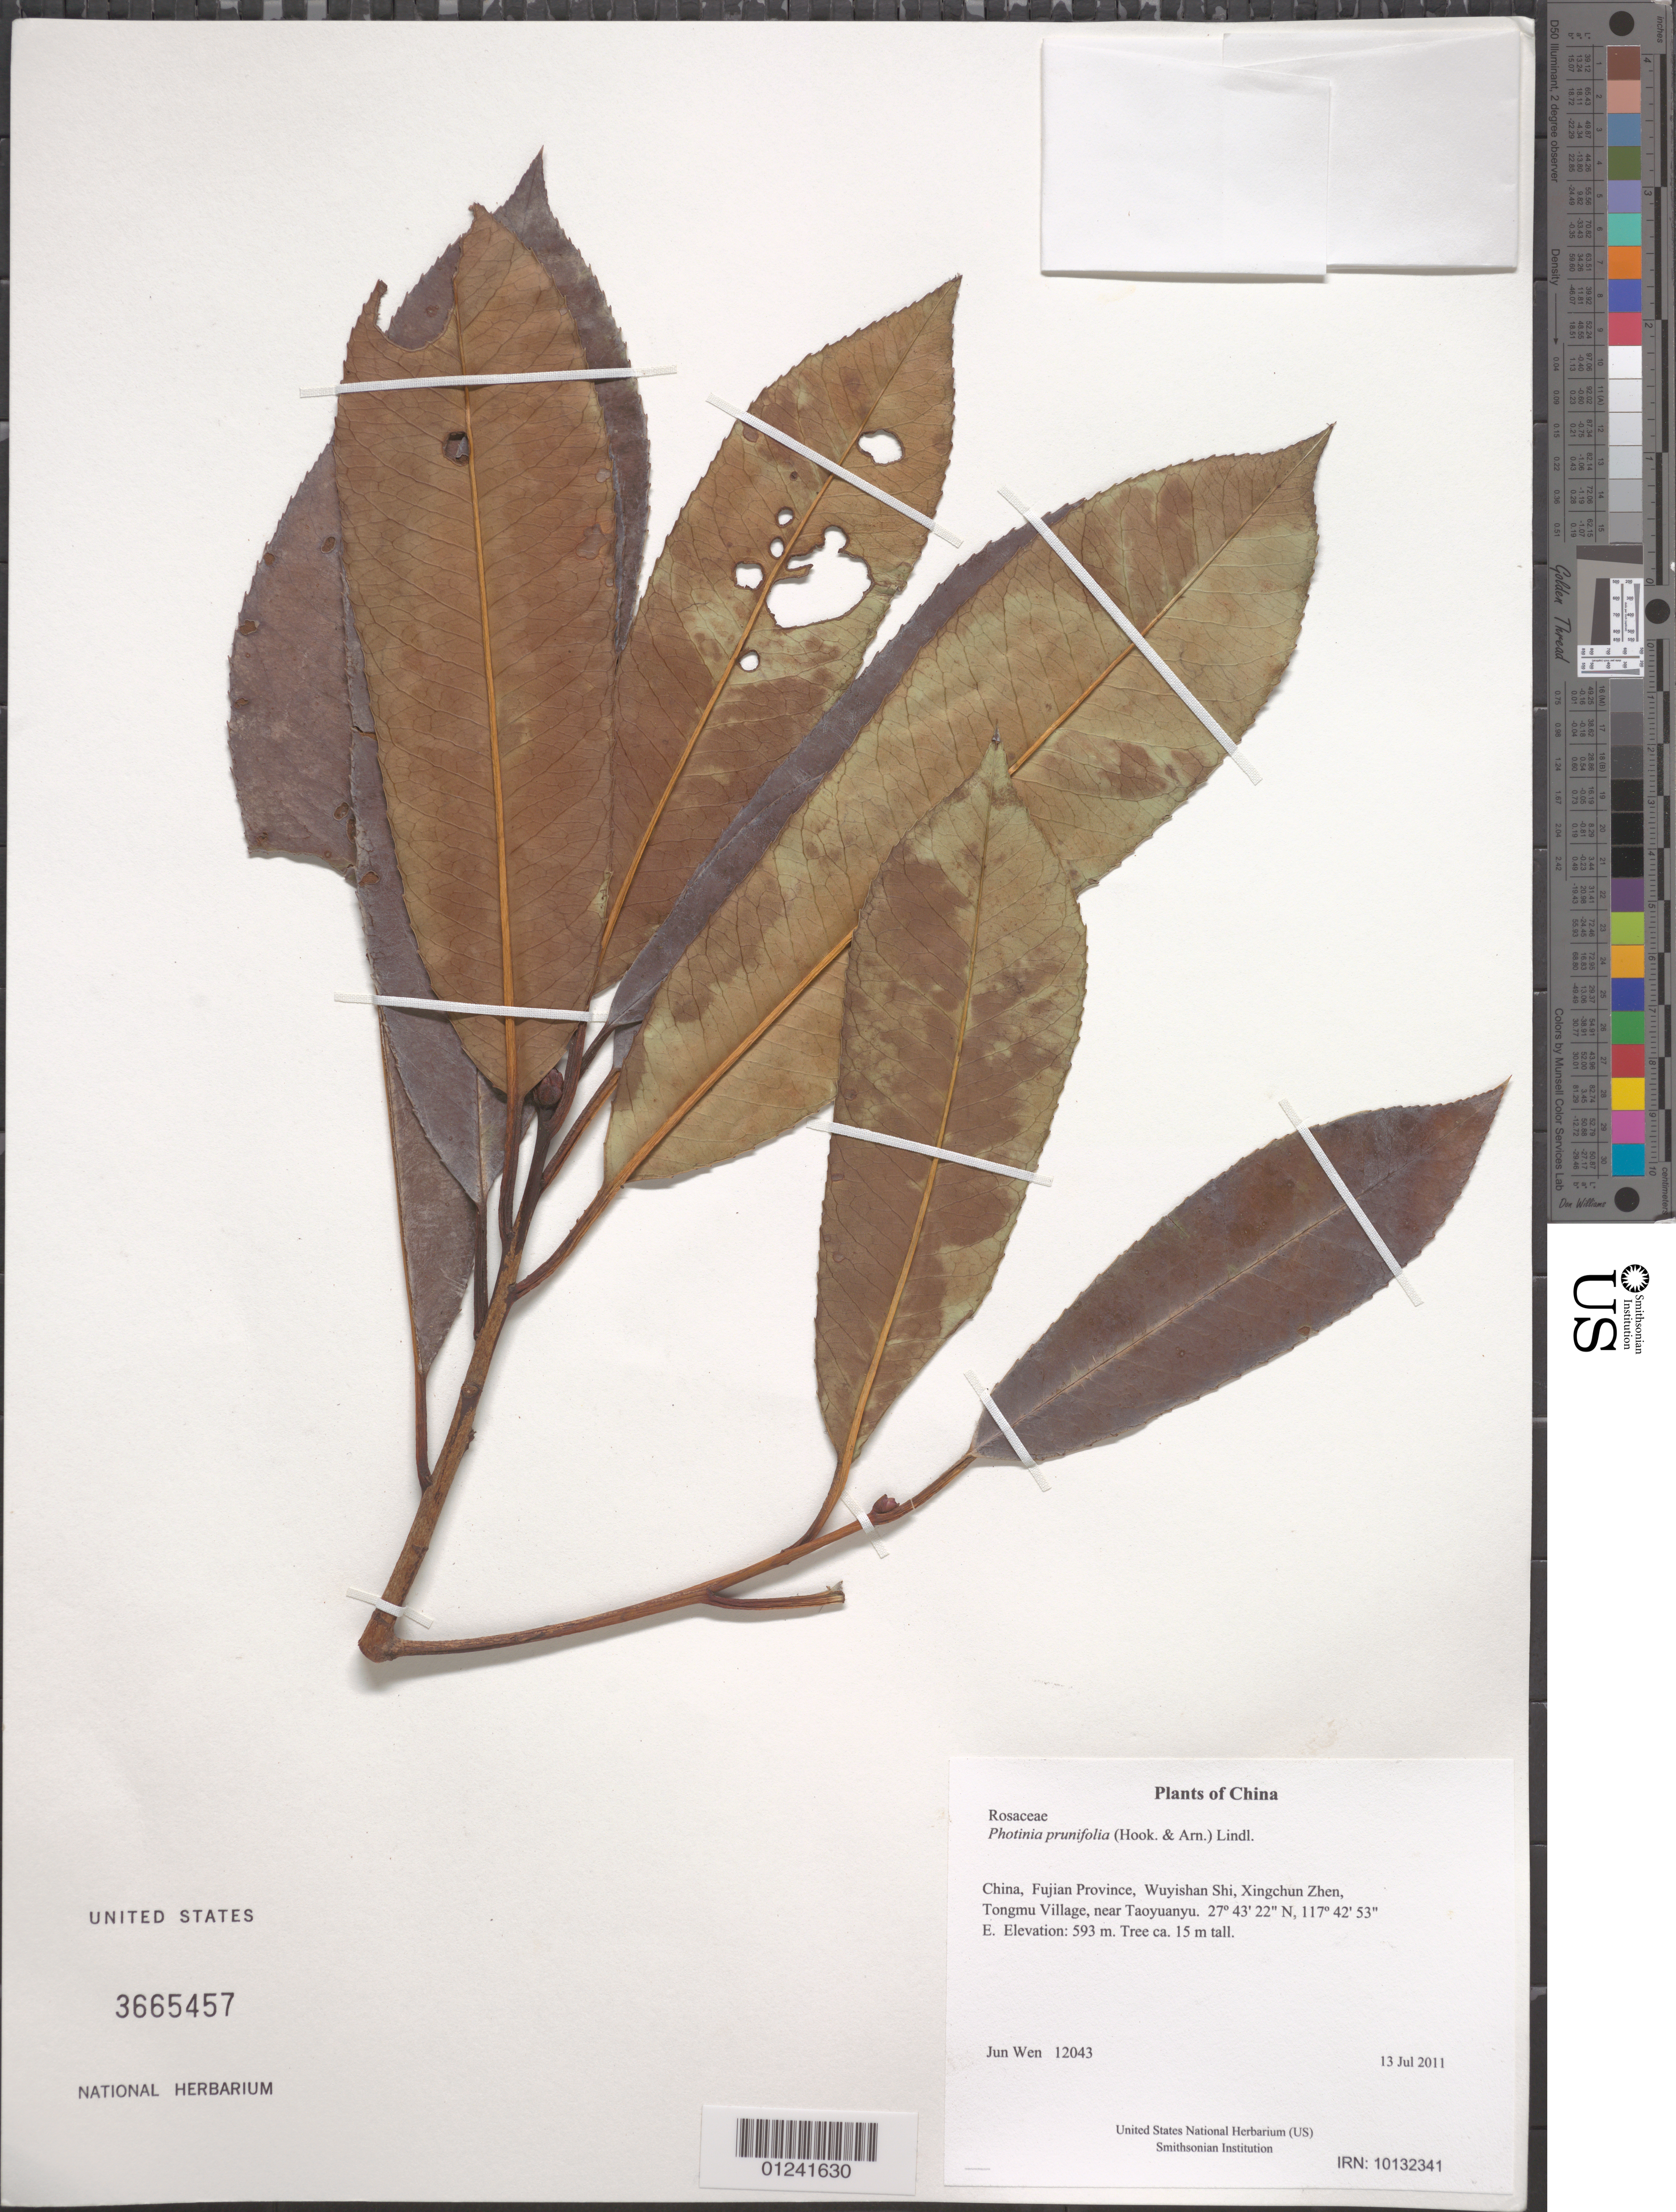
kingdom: Plantae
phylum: Tracheophyta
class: Magnoliopsida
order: Rosales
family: Rosaceae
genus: Photinia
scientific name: Photinia prunifolia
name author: (Hook. & Arn.) Lindl.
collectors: J. Wen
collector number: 12043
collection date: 2011-07-13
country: China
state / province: Fujian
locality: Wuyishan Shi, Xingchun Zhen, Tongmu Village, near Taoyuanyu.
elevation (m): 593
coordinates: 27 43 22.2 N, 117 42 52.9 E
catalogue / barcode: US 3665457